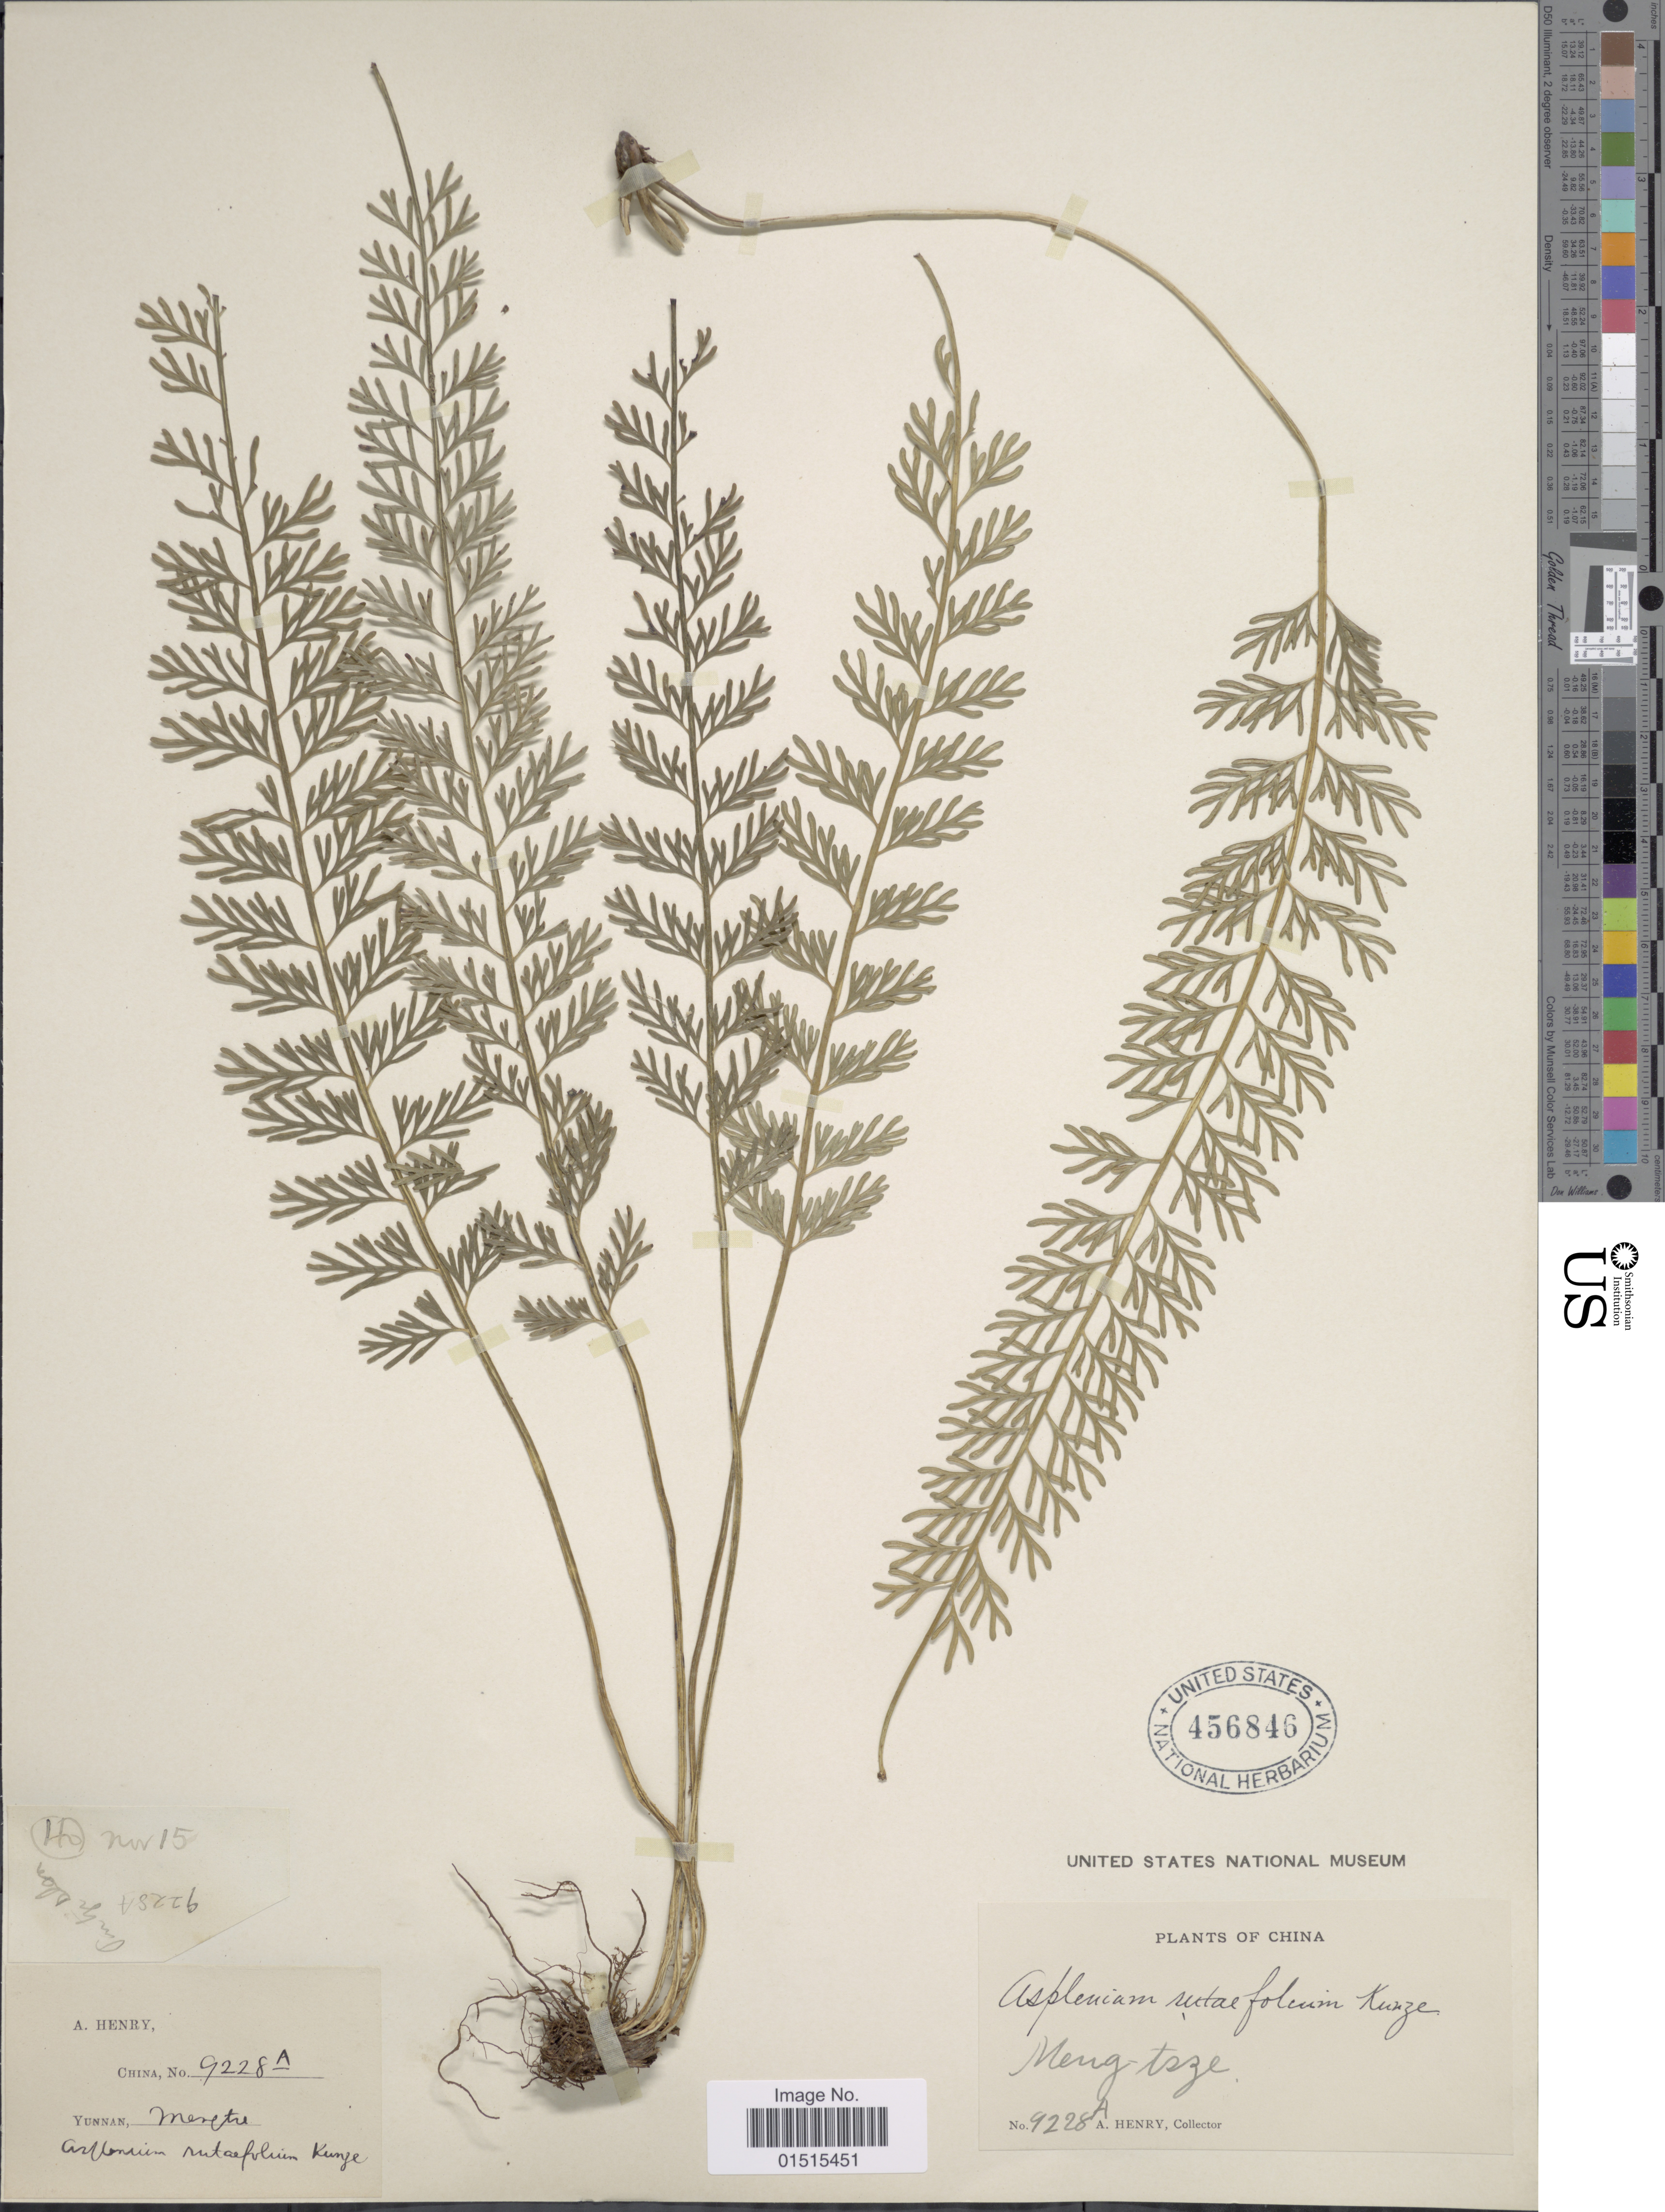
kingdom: Plantae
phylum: Tracheophyta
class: Polypodiopsida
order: Polypodiales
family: Aspleniaceae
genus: Asplenium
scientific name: Asplenium prolongatum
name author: Hook.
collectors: A. Henry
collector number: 9228 A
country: China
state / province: Yunnan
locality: Meng-Tsze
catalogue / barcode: US 456846